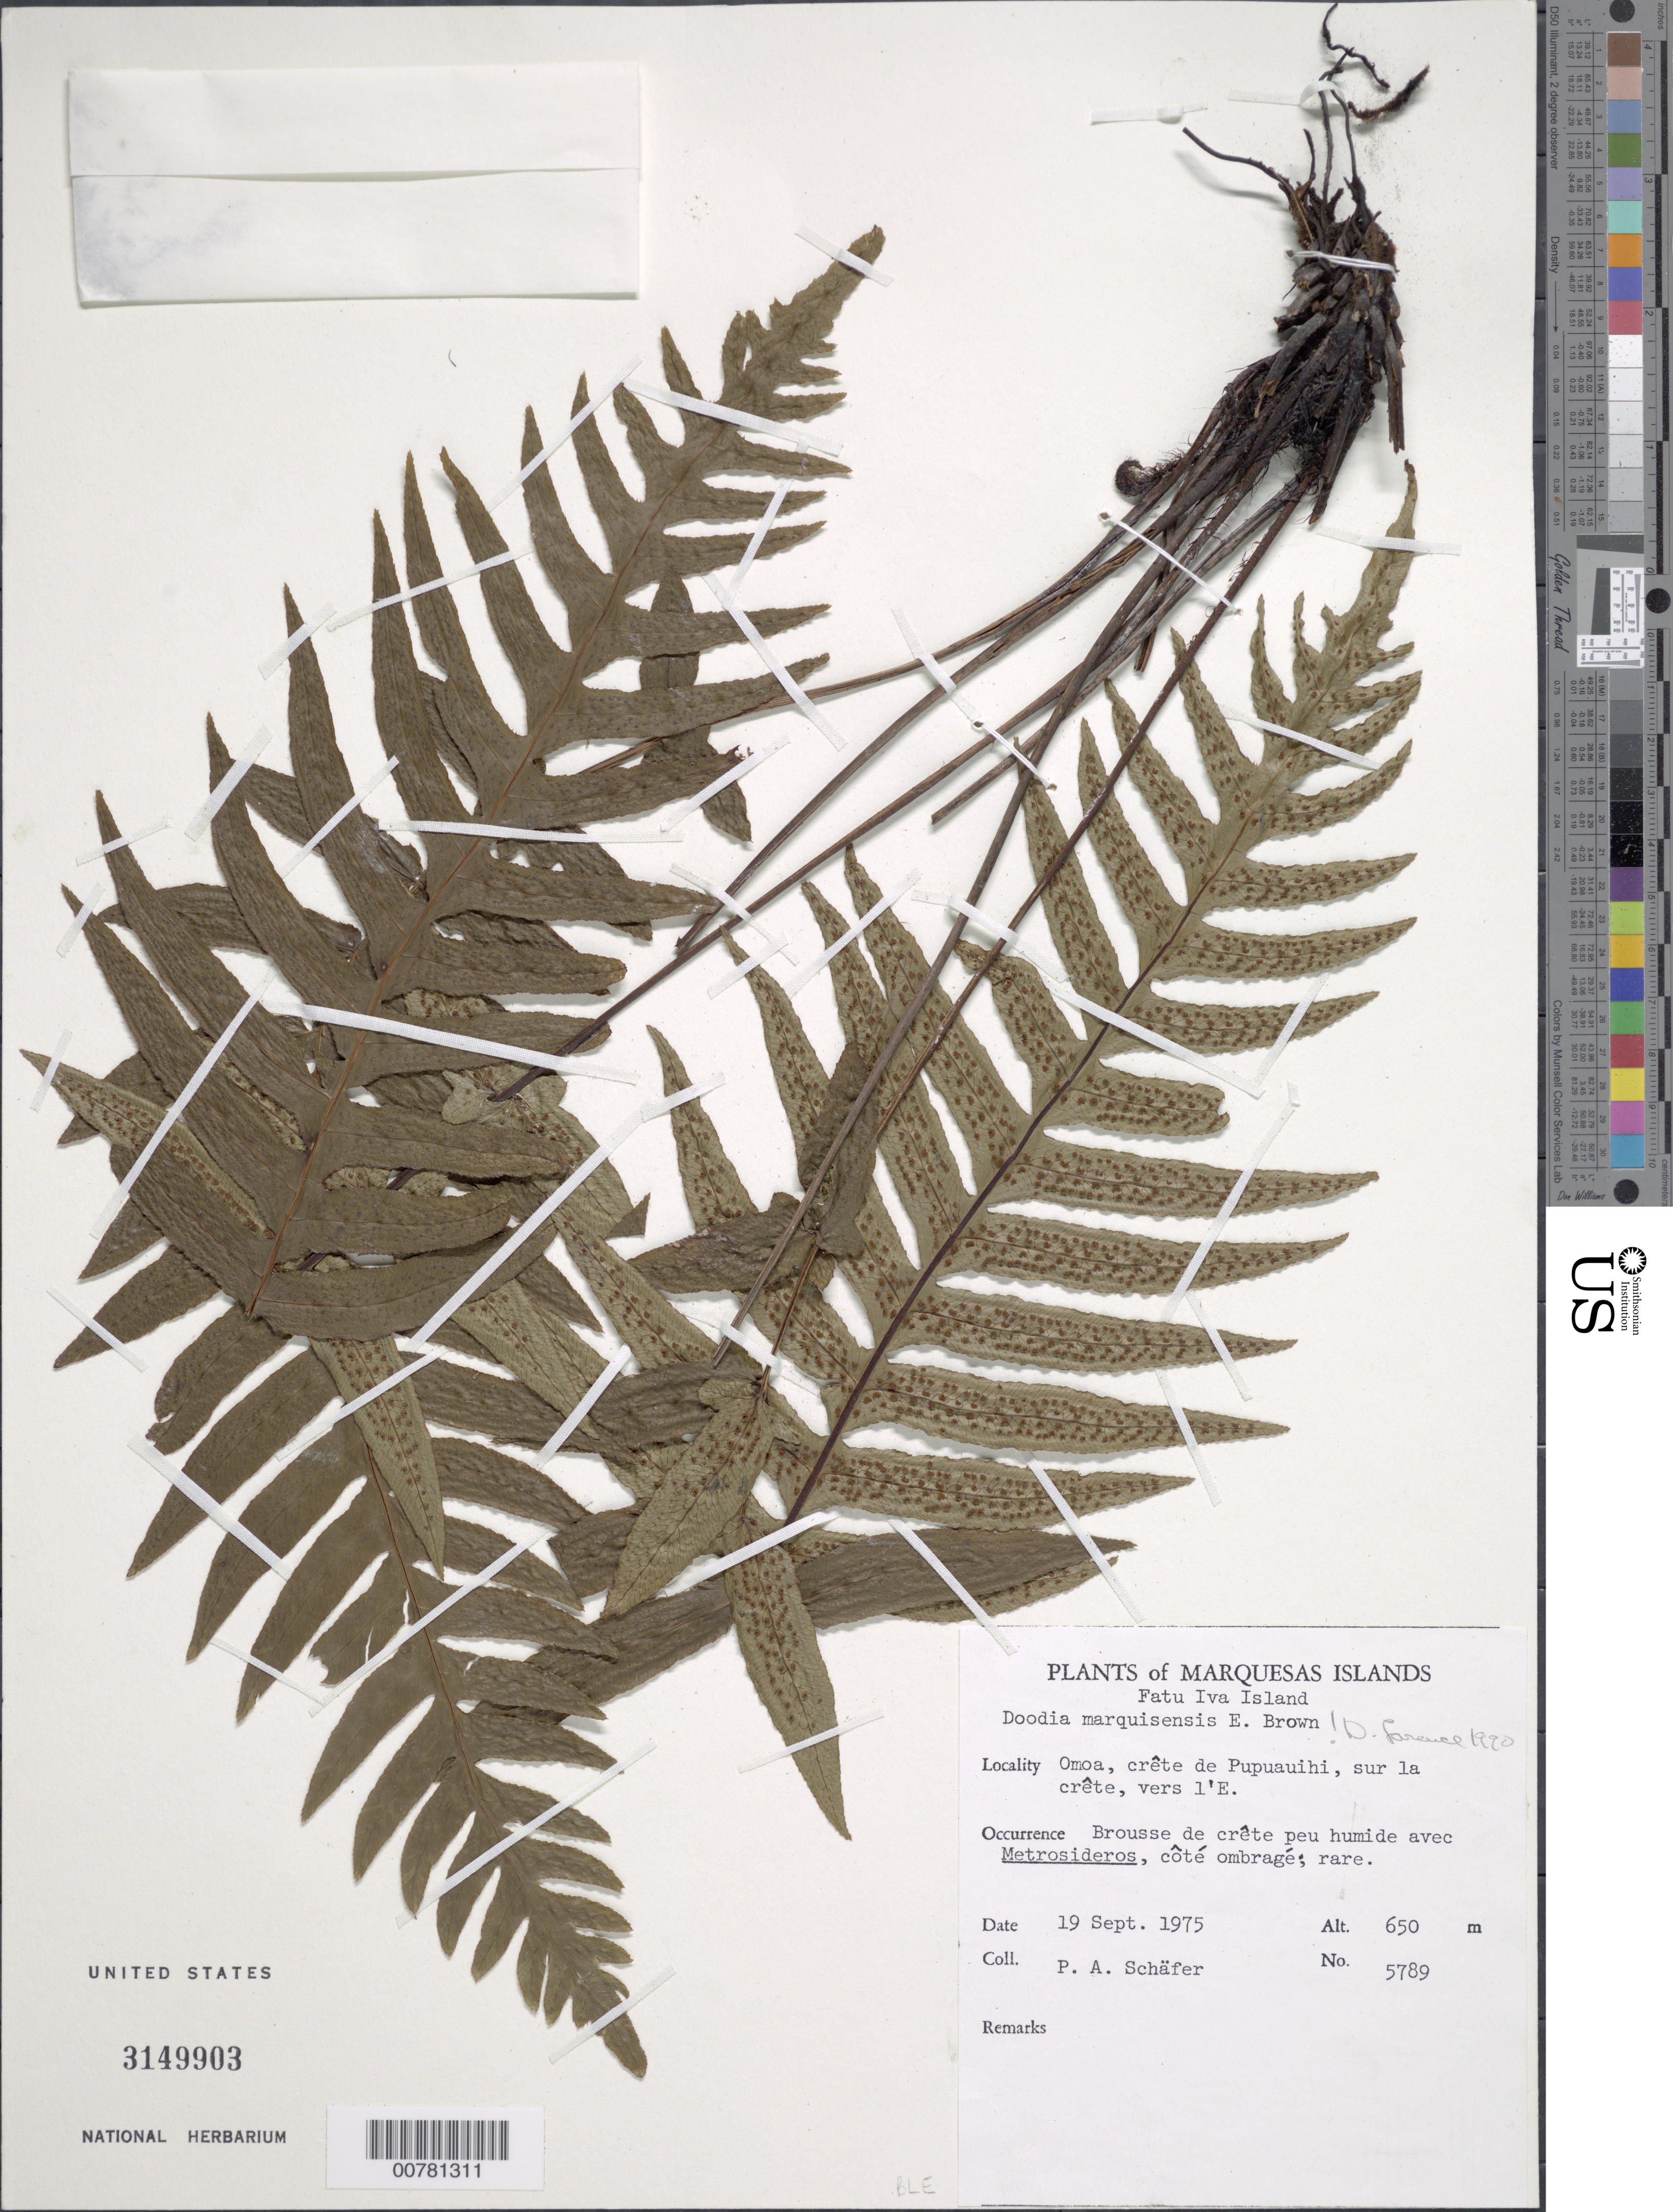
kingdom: Plantae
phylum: Tracheophyta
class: Polypodiopsida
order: Polypodiales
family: Blechnaceae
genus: Doodia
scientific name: Doodia marquesensis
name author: E.D. Br.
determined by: Lorence, David H., (PTBG), National Tropical Botanical Garden (UNITED STATES)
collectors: P. A. Schäfer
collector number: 5789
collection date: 1975-09-19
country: French Polynesia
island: Fatu Hiva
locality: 'Omo'a, crête de Pupuauihi, sur la crête, vers l'E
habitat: Brousse de crête peu humide avec Metrosideros, côté ombragé; rare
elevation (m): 650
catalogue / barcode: US 3149903